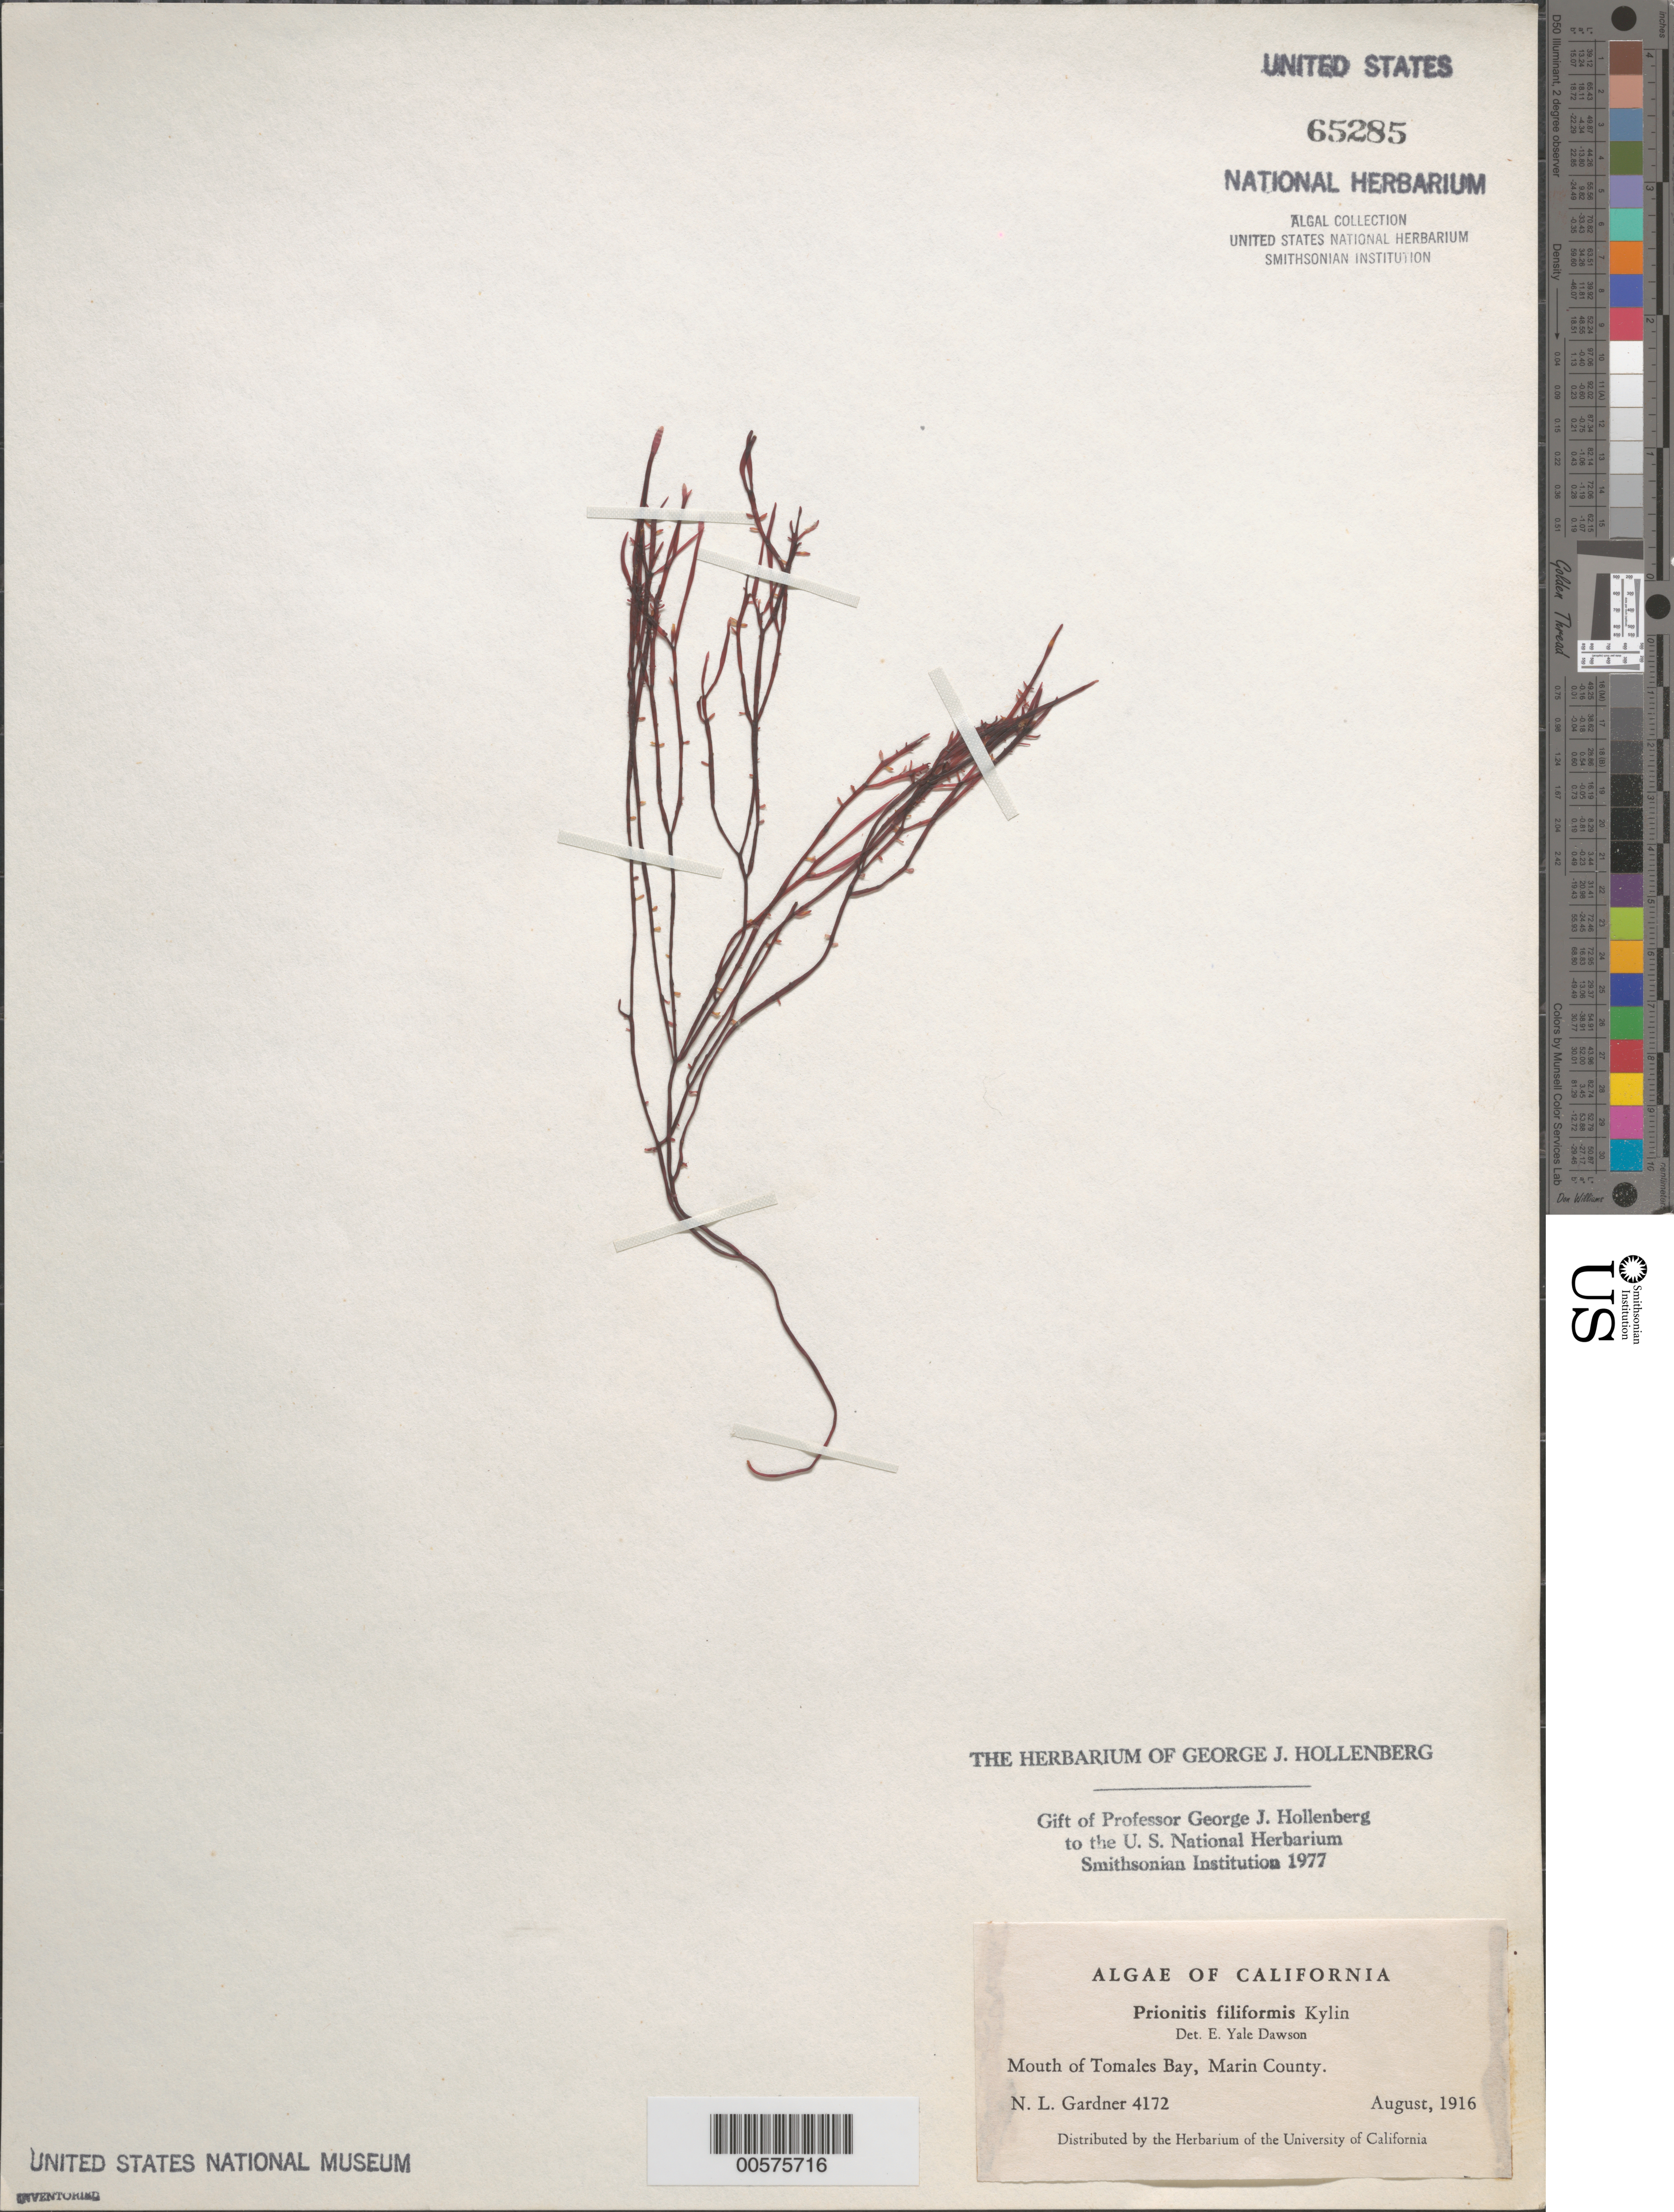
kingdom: Plantae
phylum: Rhodophyta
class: Florideophyceae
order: Halymeniales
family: Halymeniaceae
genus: Prionitis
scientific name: Prionitis filiformis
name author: Kylin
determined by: Dawson, E. Y.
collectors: N. Gardner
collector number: NLG 4172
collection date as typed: Aug 1916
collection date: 1916-08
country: United States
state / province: California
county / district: Marin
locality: Tomales Bay mouth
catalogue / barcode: US 65285